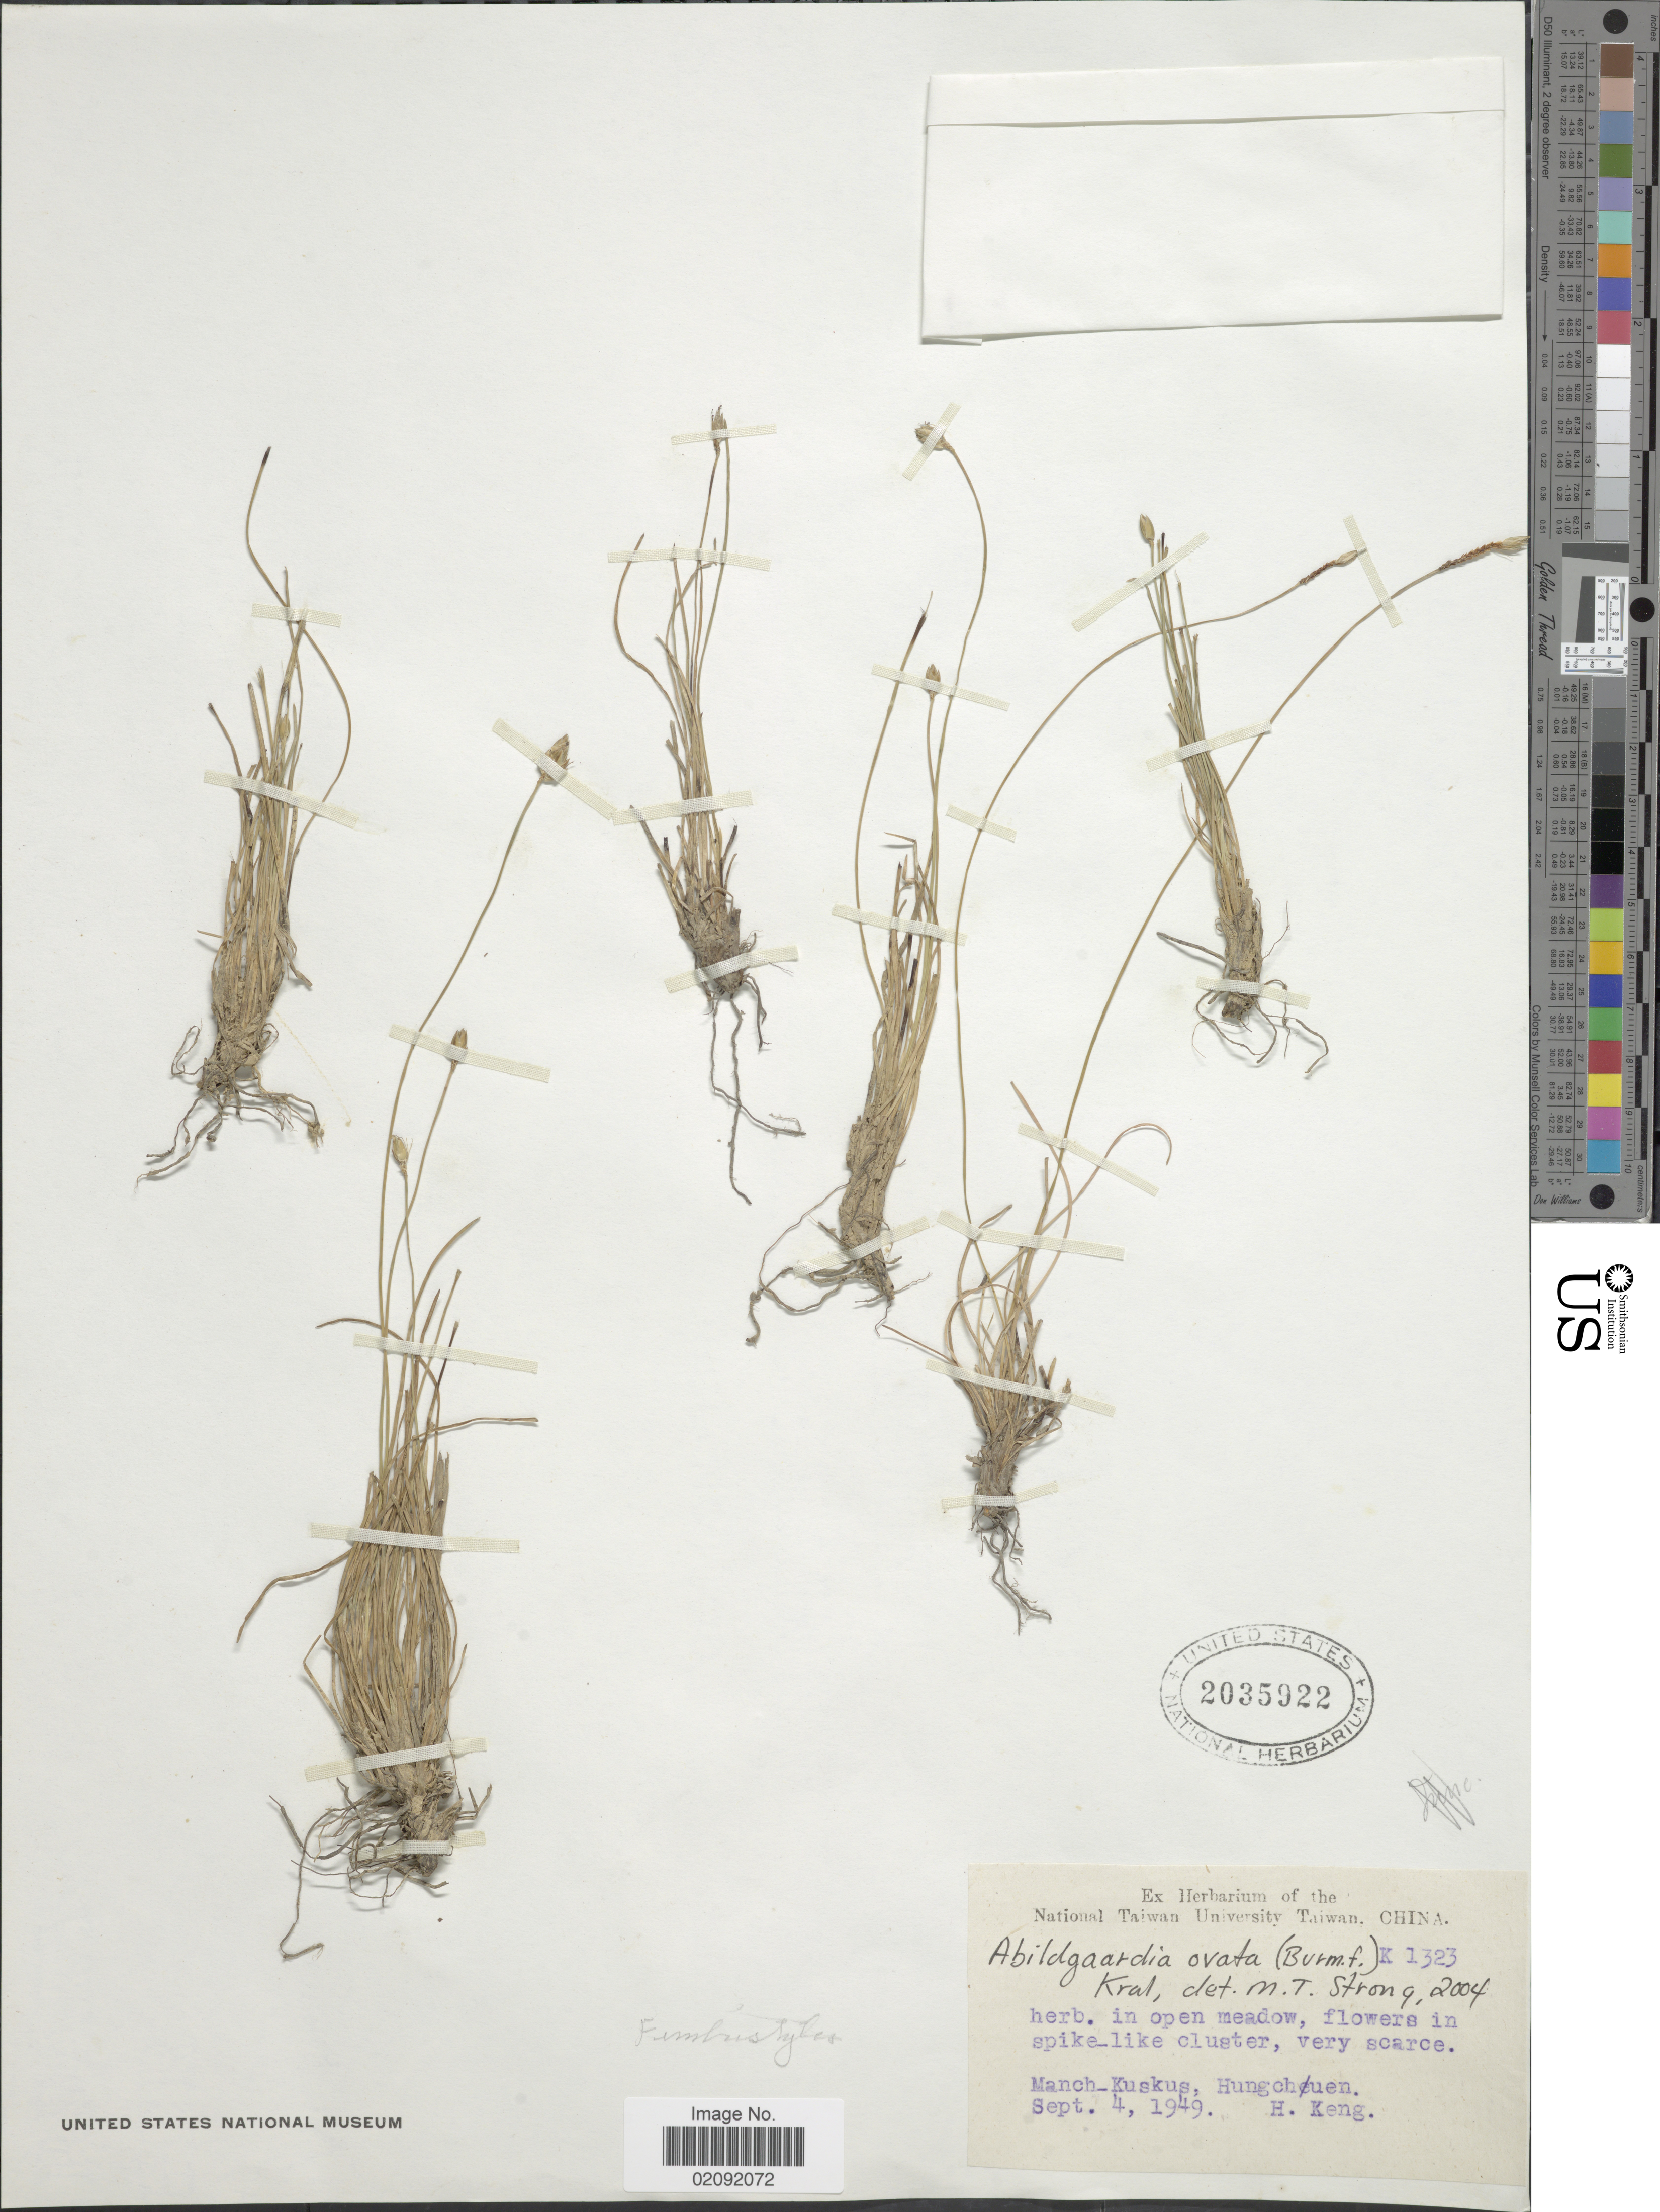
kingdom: Plantae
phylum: Tracheophyta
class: Liliopsida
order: Poales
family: Cyperaceae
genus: Abildgaardia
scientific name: Abildgaardia ovata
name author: (Burm. f.) Kral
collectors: H. Keng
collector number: K 1323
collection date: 1949-09-04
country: Taiwan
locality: Manch Kuskus, Hungchuen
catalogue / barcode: US 2035922